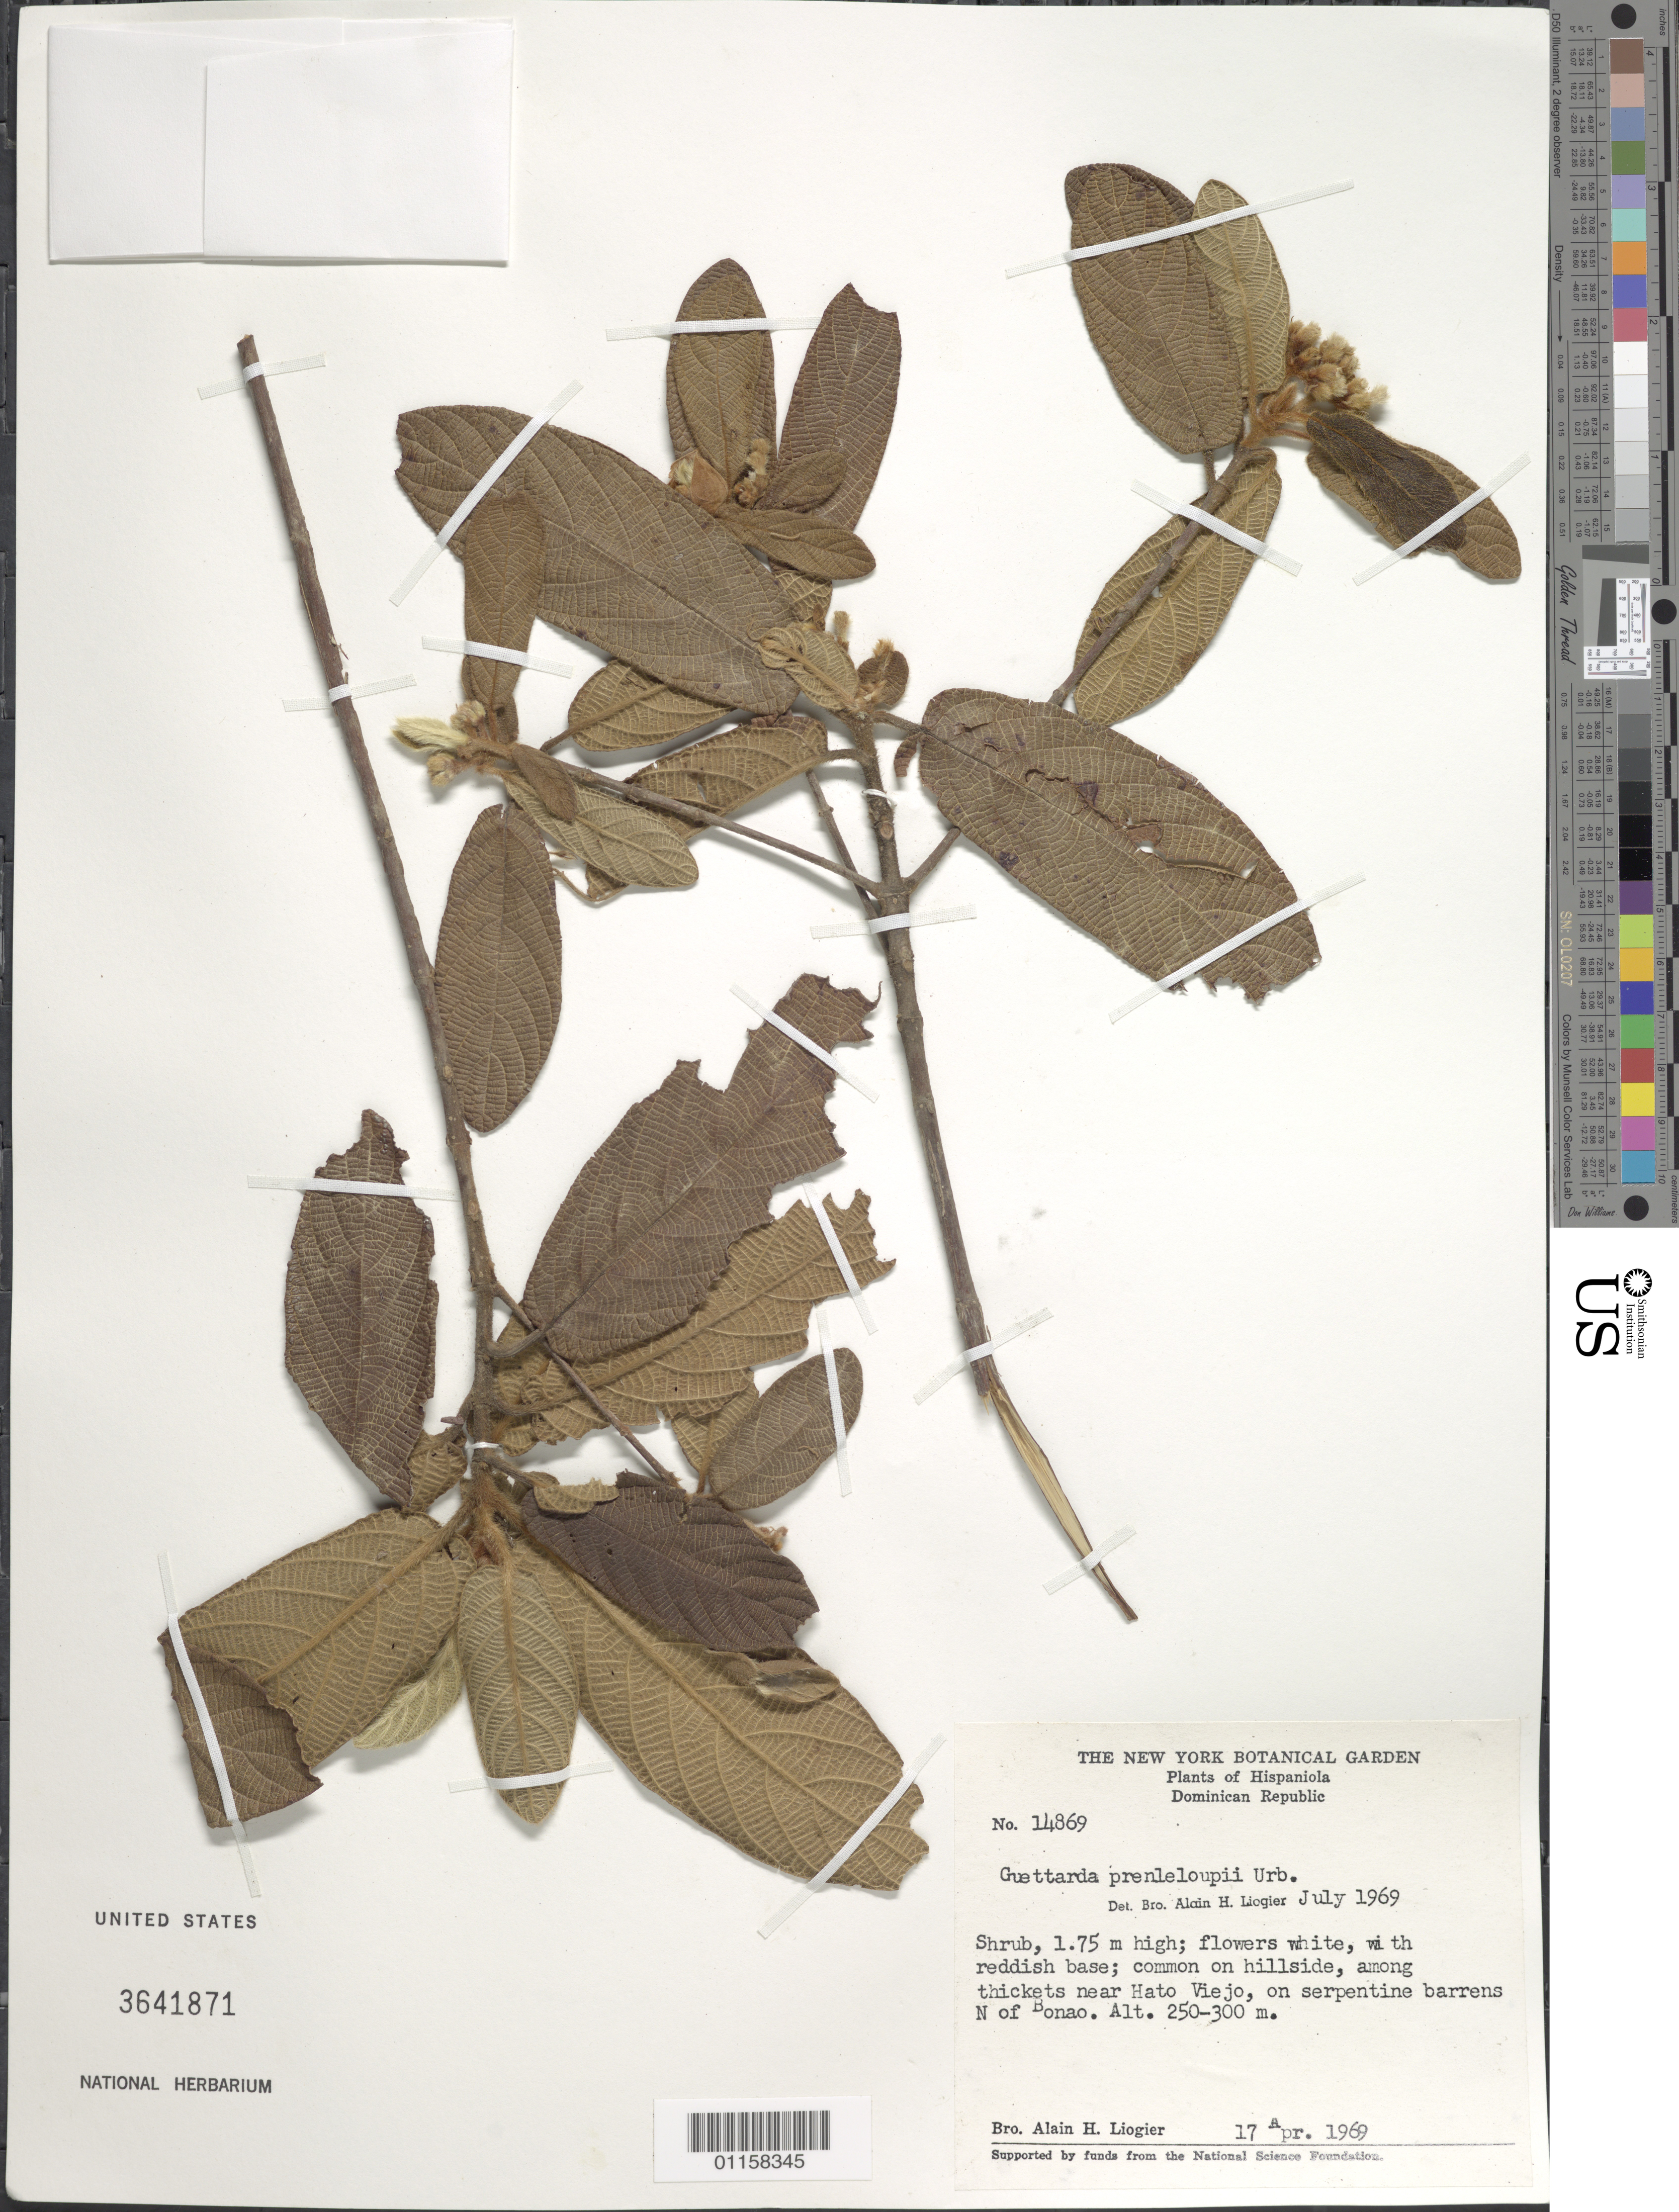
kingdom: Plantae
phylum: Tracheophyta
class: Magnoliopsida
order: Gentianales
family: Rubiaceae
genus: Guettarda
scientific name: Guettarda prenleloupii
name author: Urb.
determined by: Liogier, Alain H.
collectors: A. H. Liogier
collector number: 14869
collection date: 1969-04-17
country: Dominican Republic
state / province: Monseñor Nouel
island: Hispaniola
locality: Hato Viejo, N of Bonao.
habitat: On serpentine barrens. Common on hillside, among thickets.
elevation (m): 250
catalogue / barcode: US 3641871